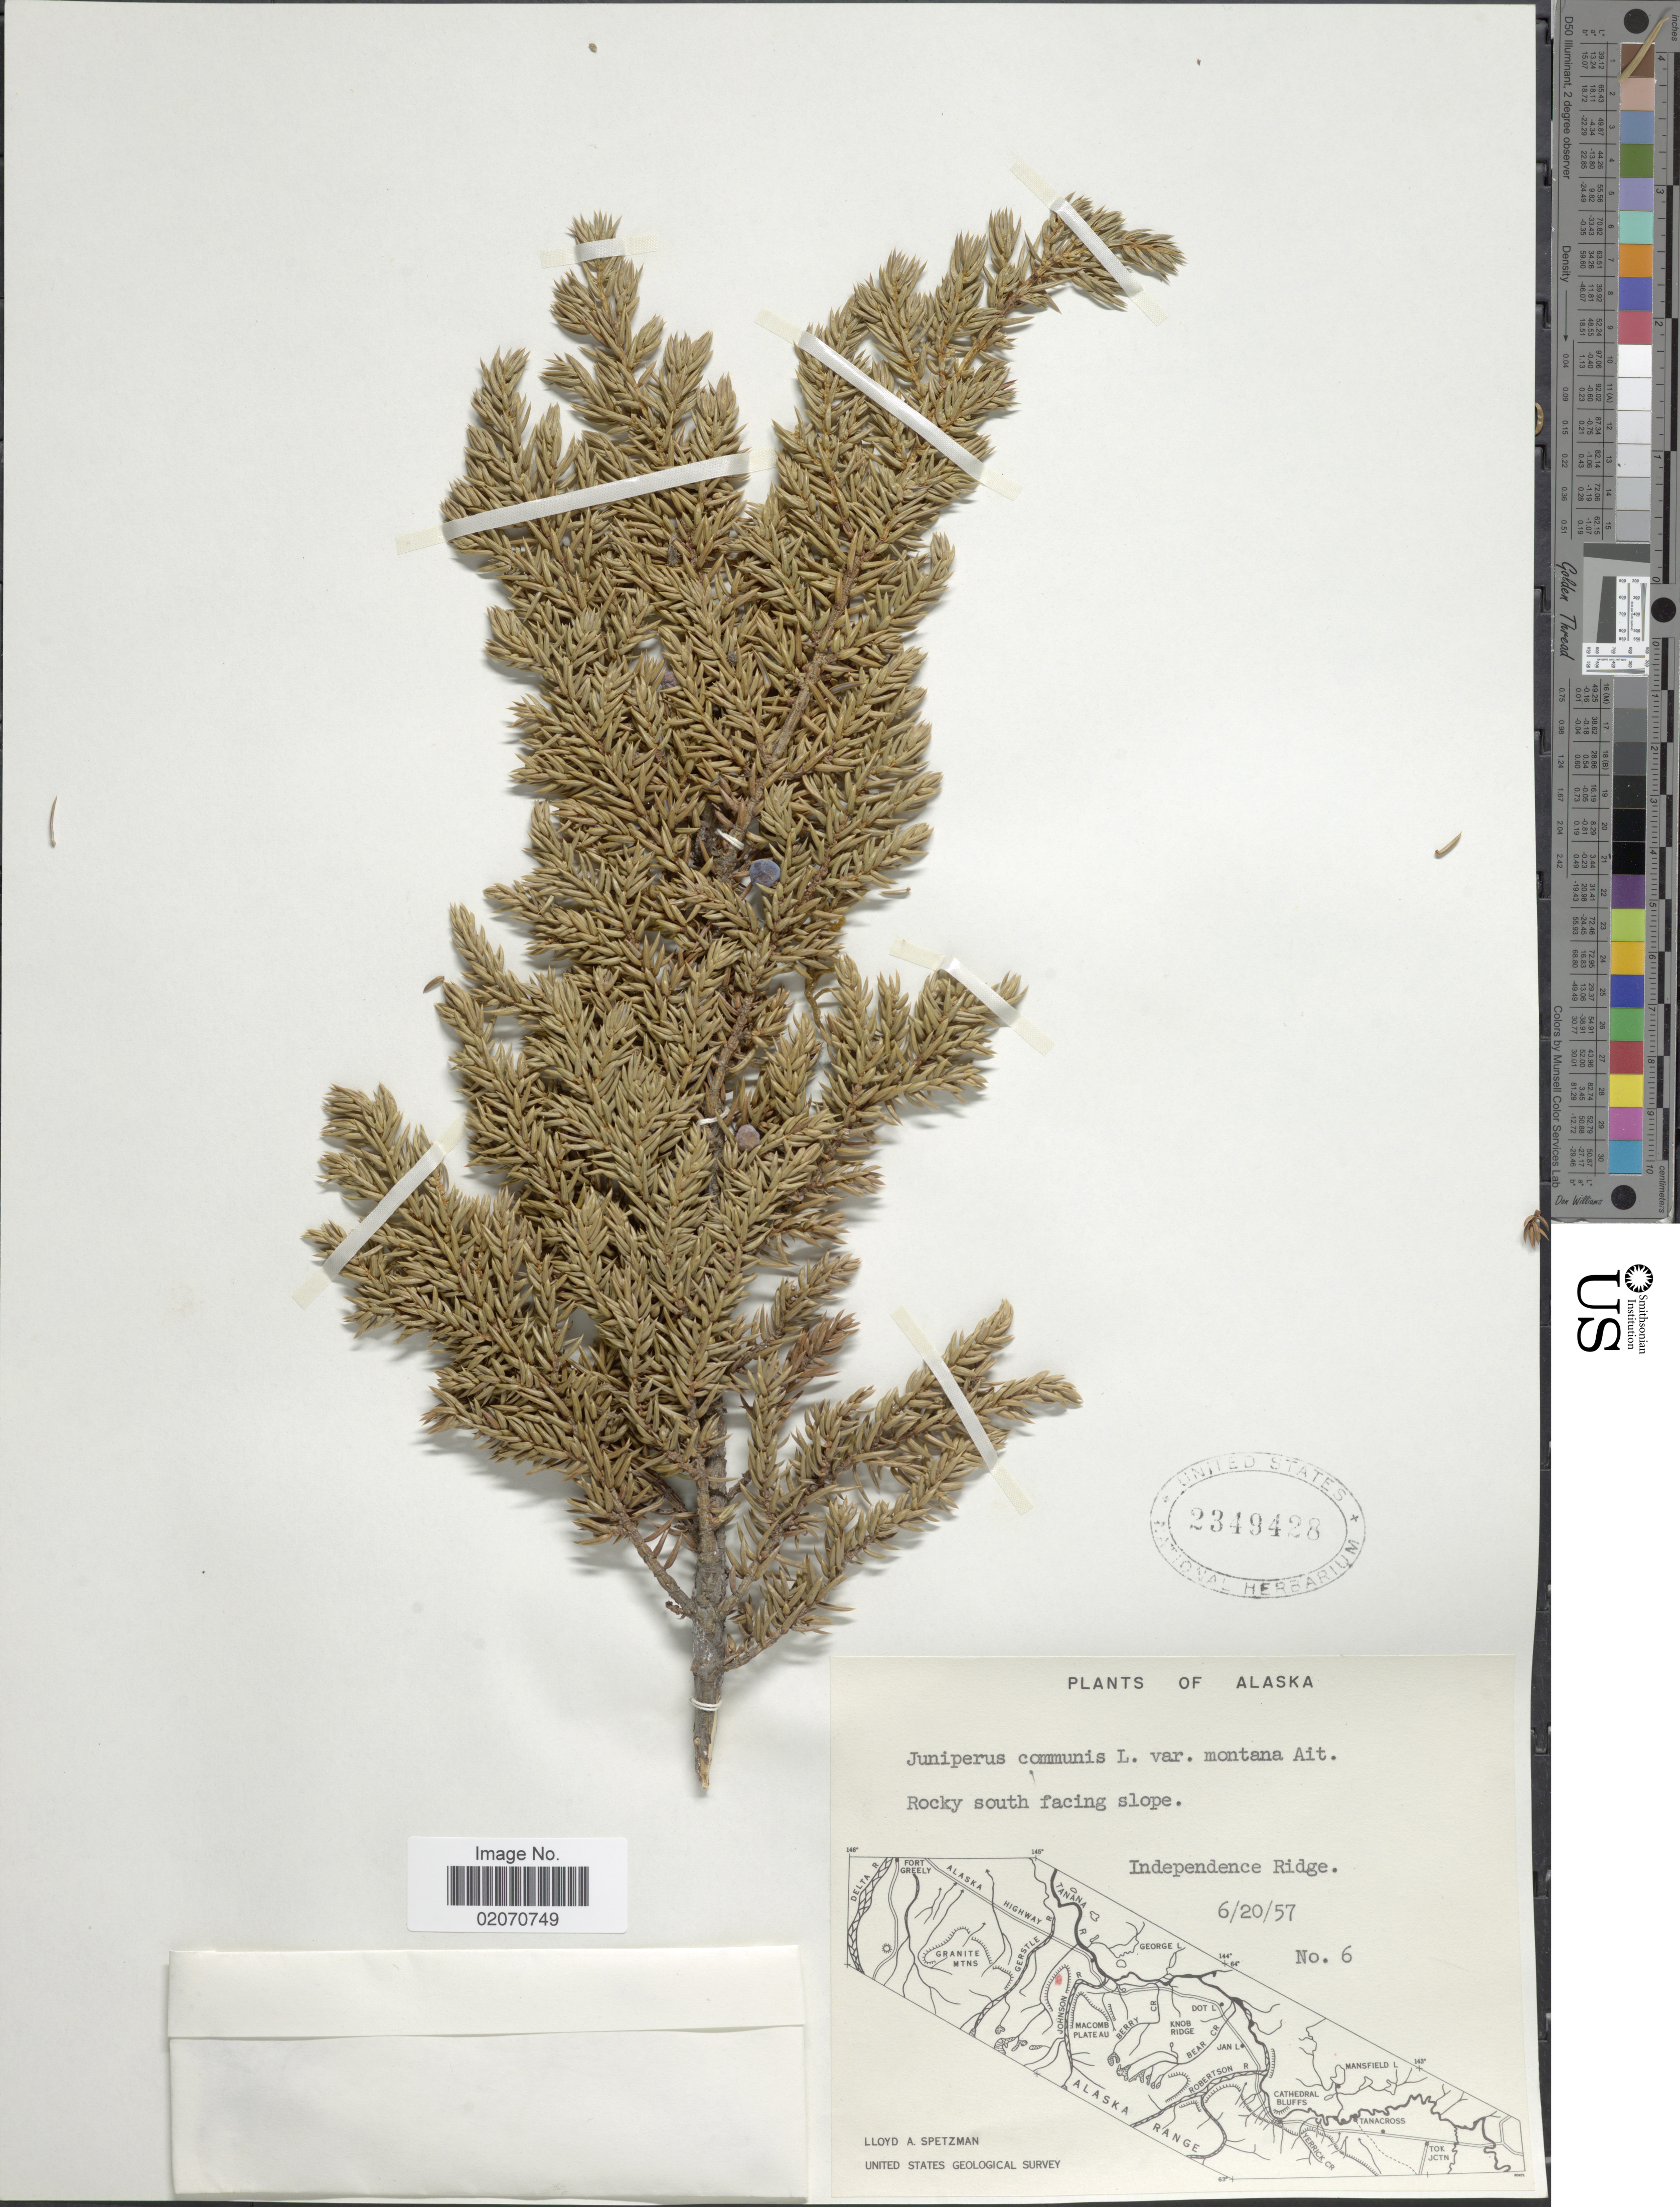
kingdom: Plantae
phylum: Tracheophyta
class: Pinopsida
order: Pinales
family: Cupressaceae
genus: Juniperus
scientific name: Juniperus communis subsp. nana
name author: (Willd.) Syme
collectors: L. Spetzman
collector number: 6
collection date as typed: Transcribed d/m/y: 20/6/57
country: United States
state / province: Alaska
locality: Independence Ridge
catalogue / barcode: US 2349428